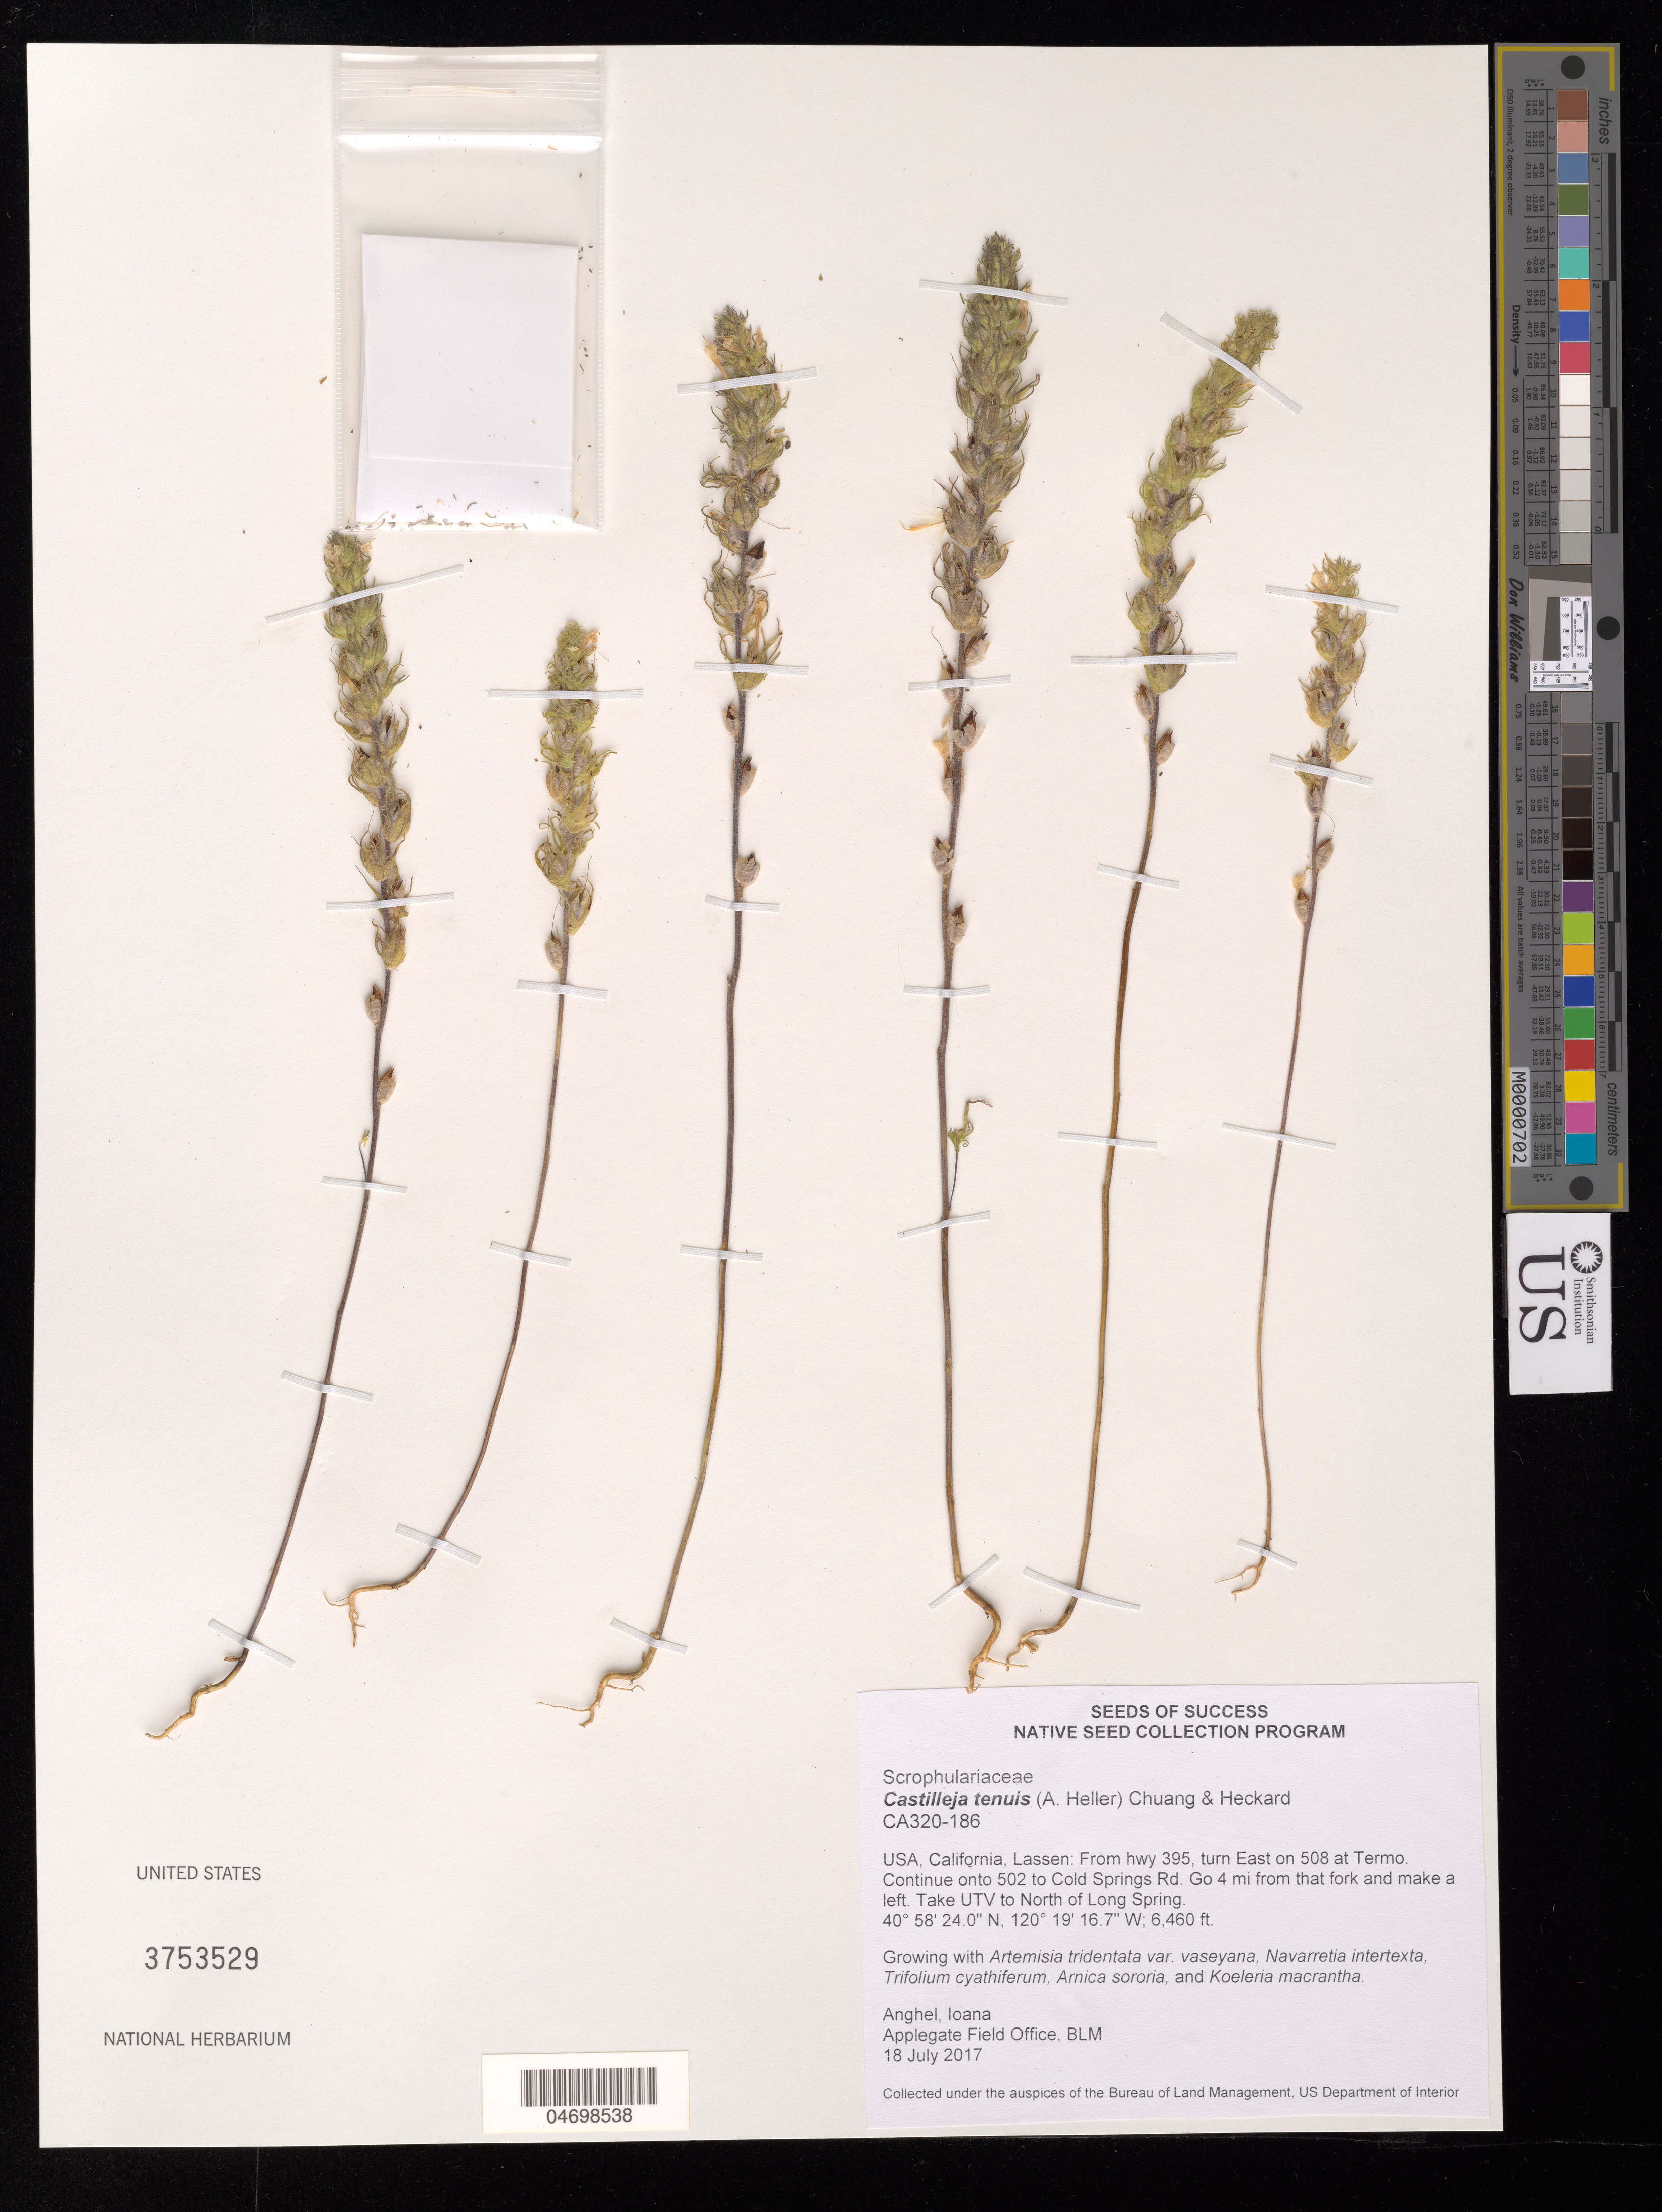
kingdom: Plantae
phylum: Tracheophyta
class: Magnoliopsida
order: Lamiales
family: Orobanchaceae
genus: Castilleja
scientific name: Castilleja tenuis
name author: (A. Heller) T.I. Chuang & Heckard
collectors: I. Anghel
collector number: CA320-186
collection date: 2017-07-18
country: United States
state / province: California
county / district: Lassen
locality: Cold Springs Allotment, N of Long Spring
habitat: Moist flat. WithTrifolium cyathiferum, Arnica sororia, Koeleria macrantha, etc.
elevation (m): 1969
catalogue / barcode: US 3753529